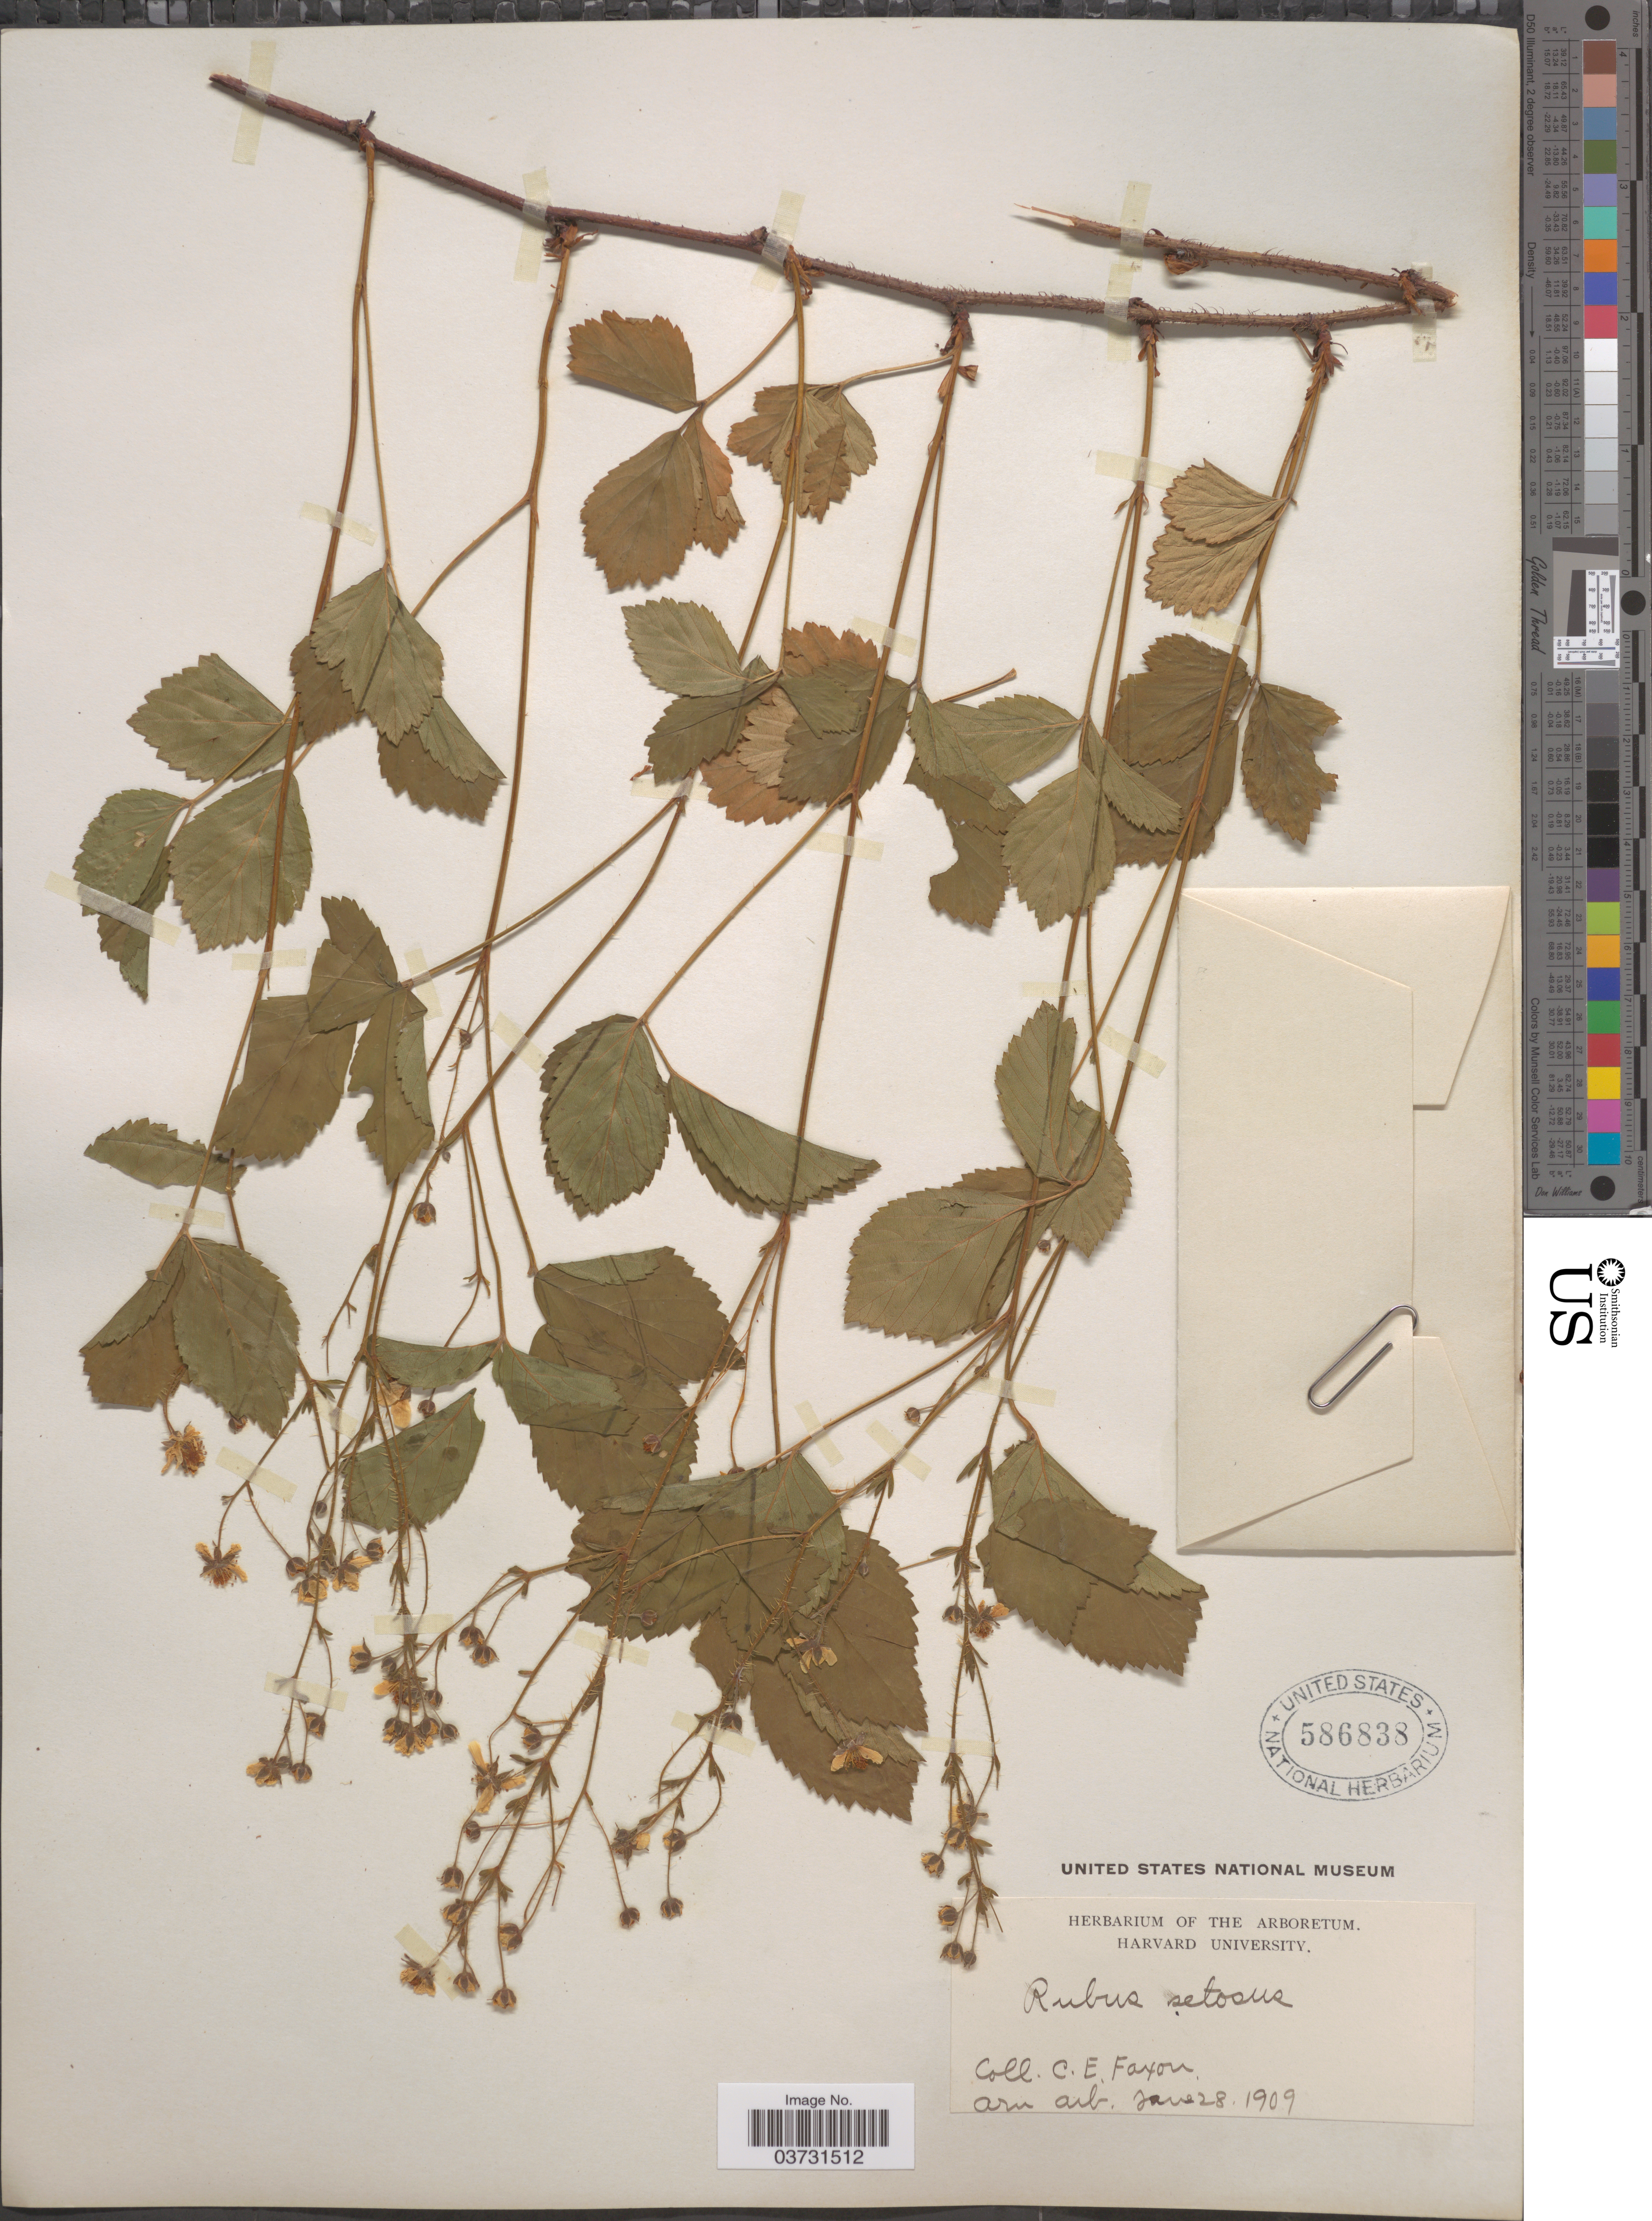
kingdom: Plantae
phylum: Tracheophyta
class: Magnoliopsida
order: Rosales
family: Rosaceae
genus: Rubus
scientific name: Rubus nigricans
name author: Rydb. in Britton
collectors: C. Faxon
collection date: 1909-06-28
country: United States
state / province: Massachusetts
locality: Arn arb.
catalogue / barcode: US 586838